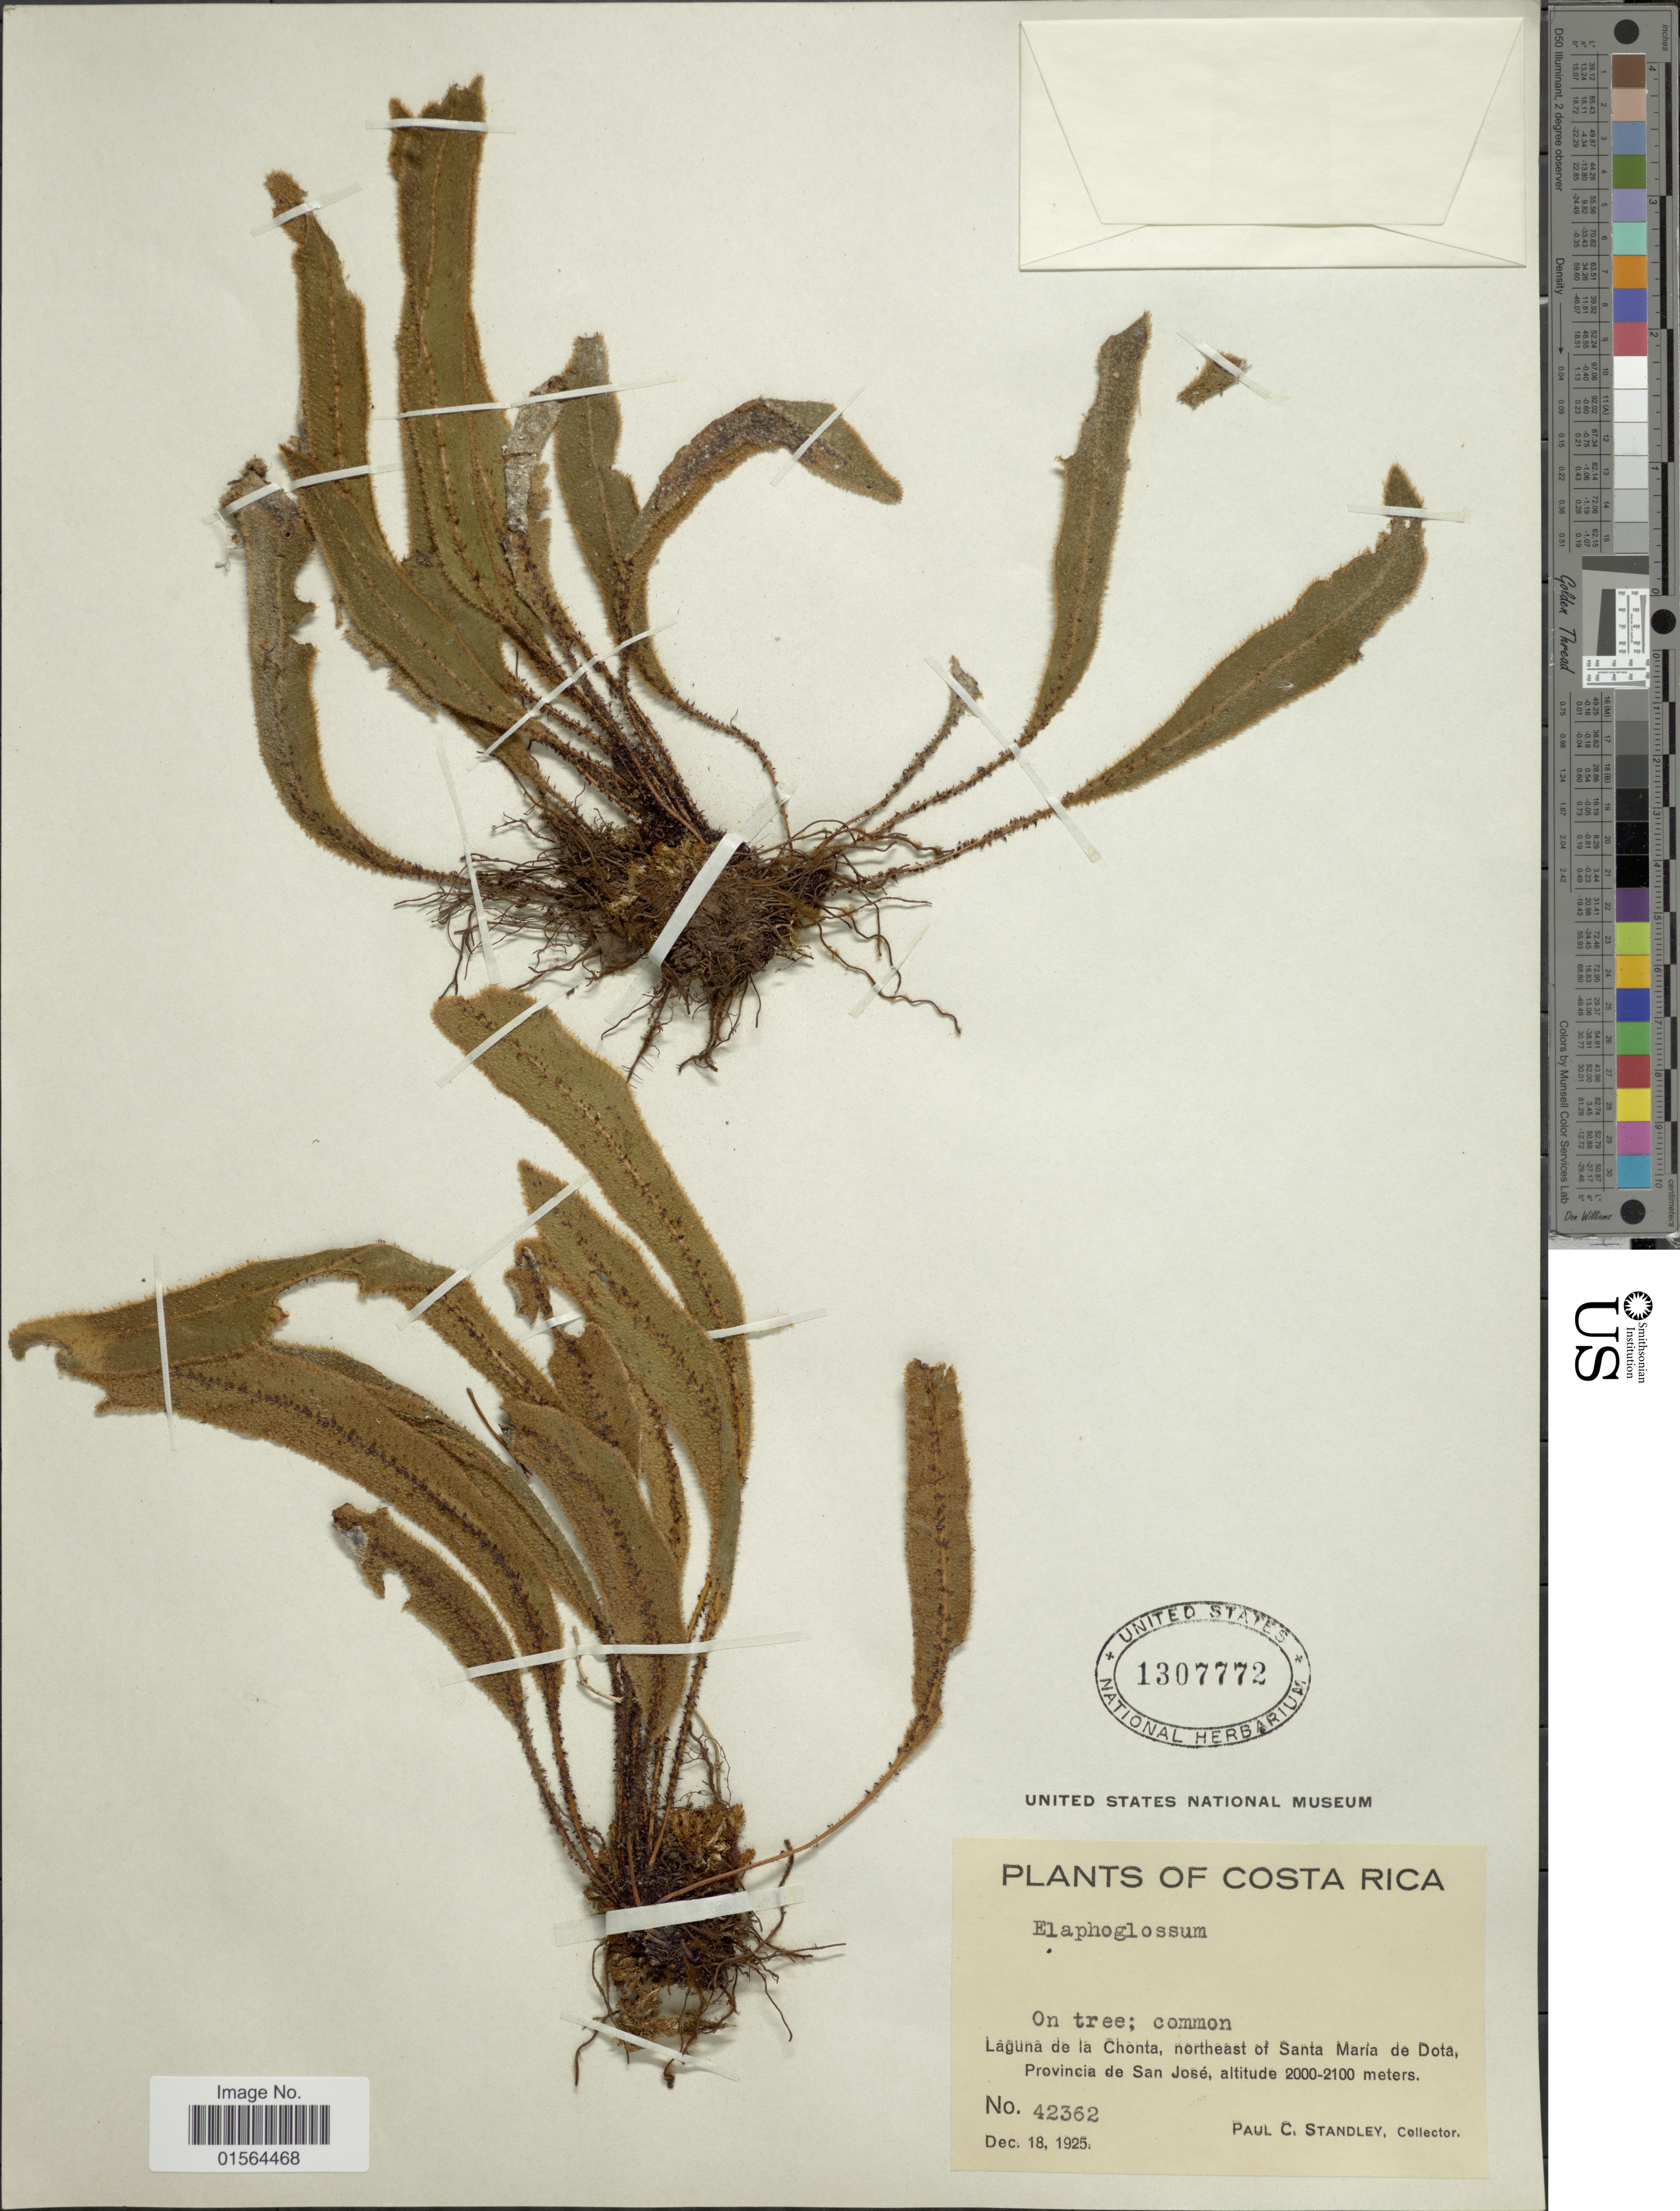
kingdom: Plantae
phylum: Tracheophyta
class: Polypodiopsida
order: Polypodiales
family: Dryopteridaceae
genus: Elaphoglossum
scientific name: Elaphoglossum paleaceum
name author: (Hook. & Grev.) Sledge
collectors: P. C. Standley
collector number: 42362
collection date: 1925-12-18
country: Costa Rica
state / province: San José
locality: Laguna de la Chonta, northeast of Santa Maria de Dota, Provincia de San Jose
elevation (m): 2000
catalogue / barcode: US 1307772